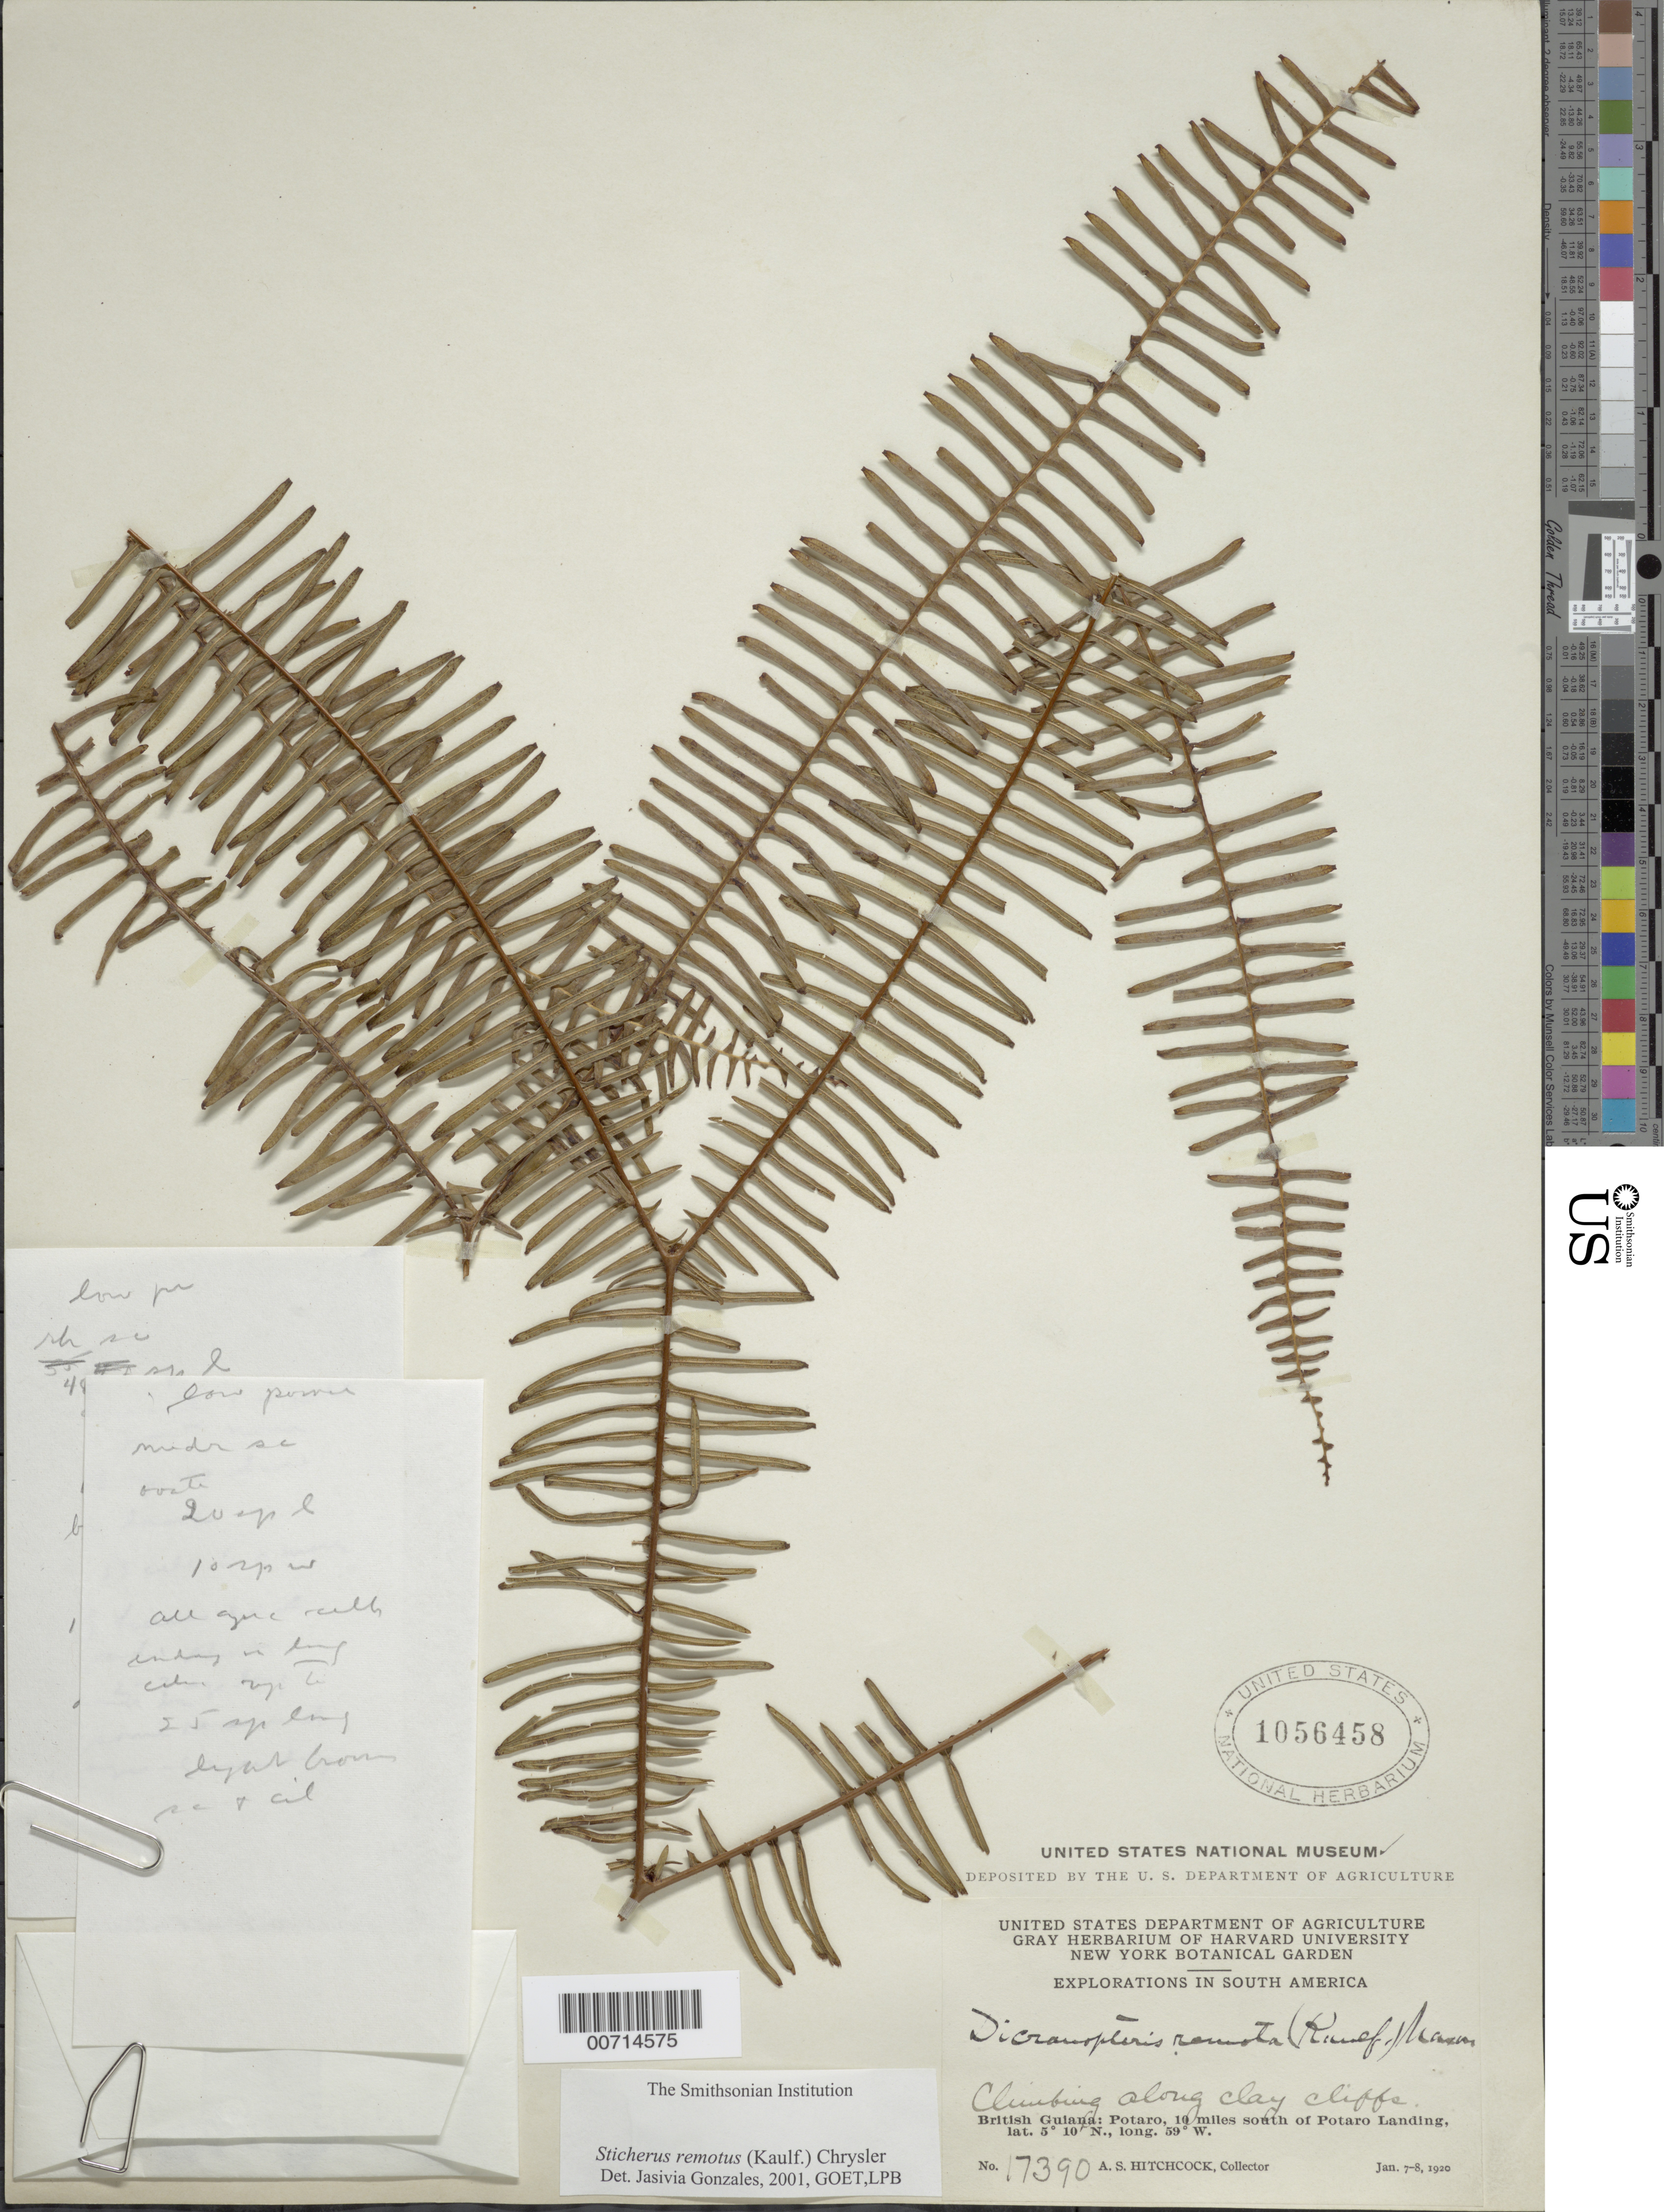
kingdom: Plantae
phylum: Tracheophyta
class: Polypodiopsida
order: Gleicheniales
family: Gleicheniaceae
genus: Sticherus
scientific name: Sticherus remotus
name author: (Kaulf.) Chrysler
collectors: A. S. Hitchcock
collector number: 17390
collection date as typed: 7-Jan-20 to 8-Jan-20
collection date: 1920-01-07/1920-01-08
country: Guyana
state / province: Potaro-Siparuni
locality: Potaro R., 10 mi. S of Potaro Landing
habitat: Clay cliffs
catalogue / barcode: US 1056458